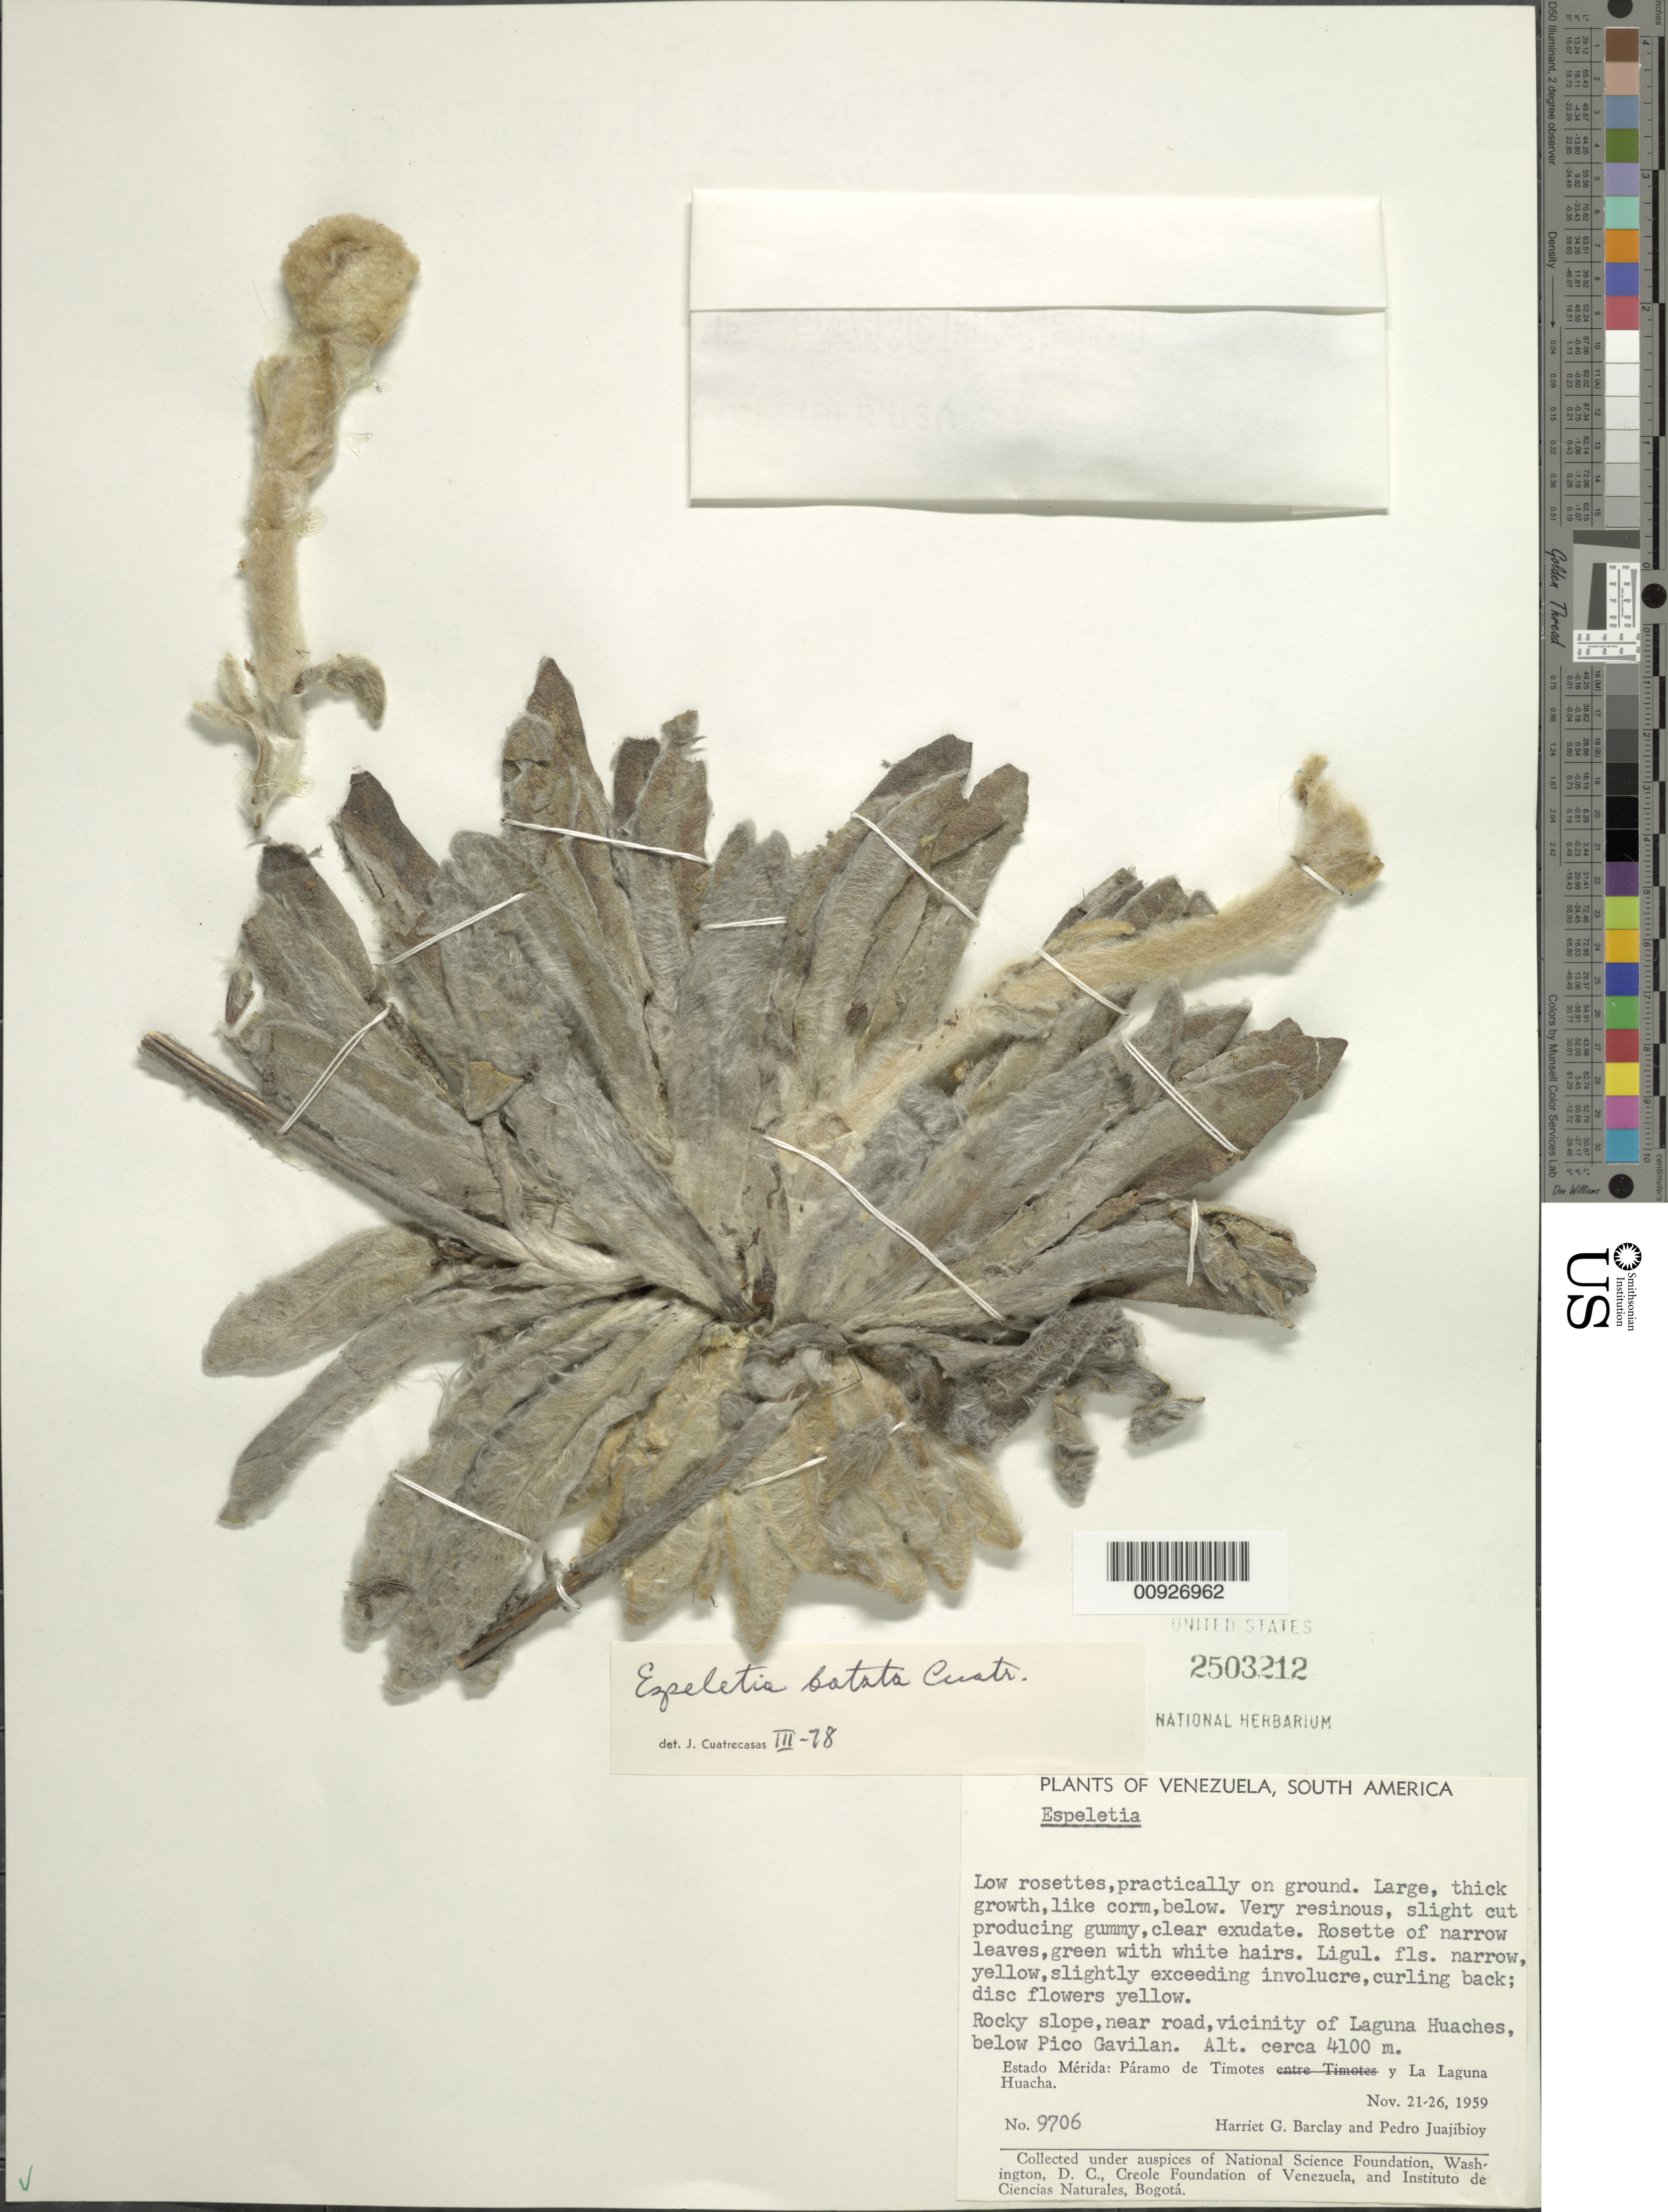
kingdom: Plantae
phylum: Tracheophyta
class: Magnoliopsida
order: Asterales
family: Asteraceae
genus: Espeletia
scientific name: Espeletia batata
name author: Cuatrec.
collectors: H. G. Barclay & P. Juajibioy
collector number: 9706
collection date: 1959-11-21/1959-11-26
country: Venezuela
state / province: Mérida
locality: Páramo de Timotes. Páramo de Timotes y La Laguna Huacha.Rocky slope, near road, vicinity of Laguna Huaches, below Pico Gavilán.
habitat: Rocky slope, near road, vicinity of Laguna Huaches, below Pico Gavilán.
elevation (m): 4100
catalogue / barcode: US 2503212